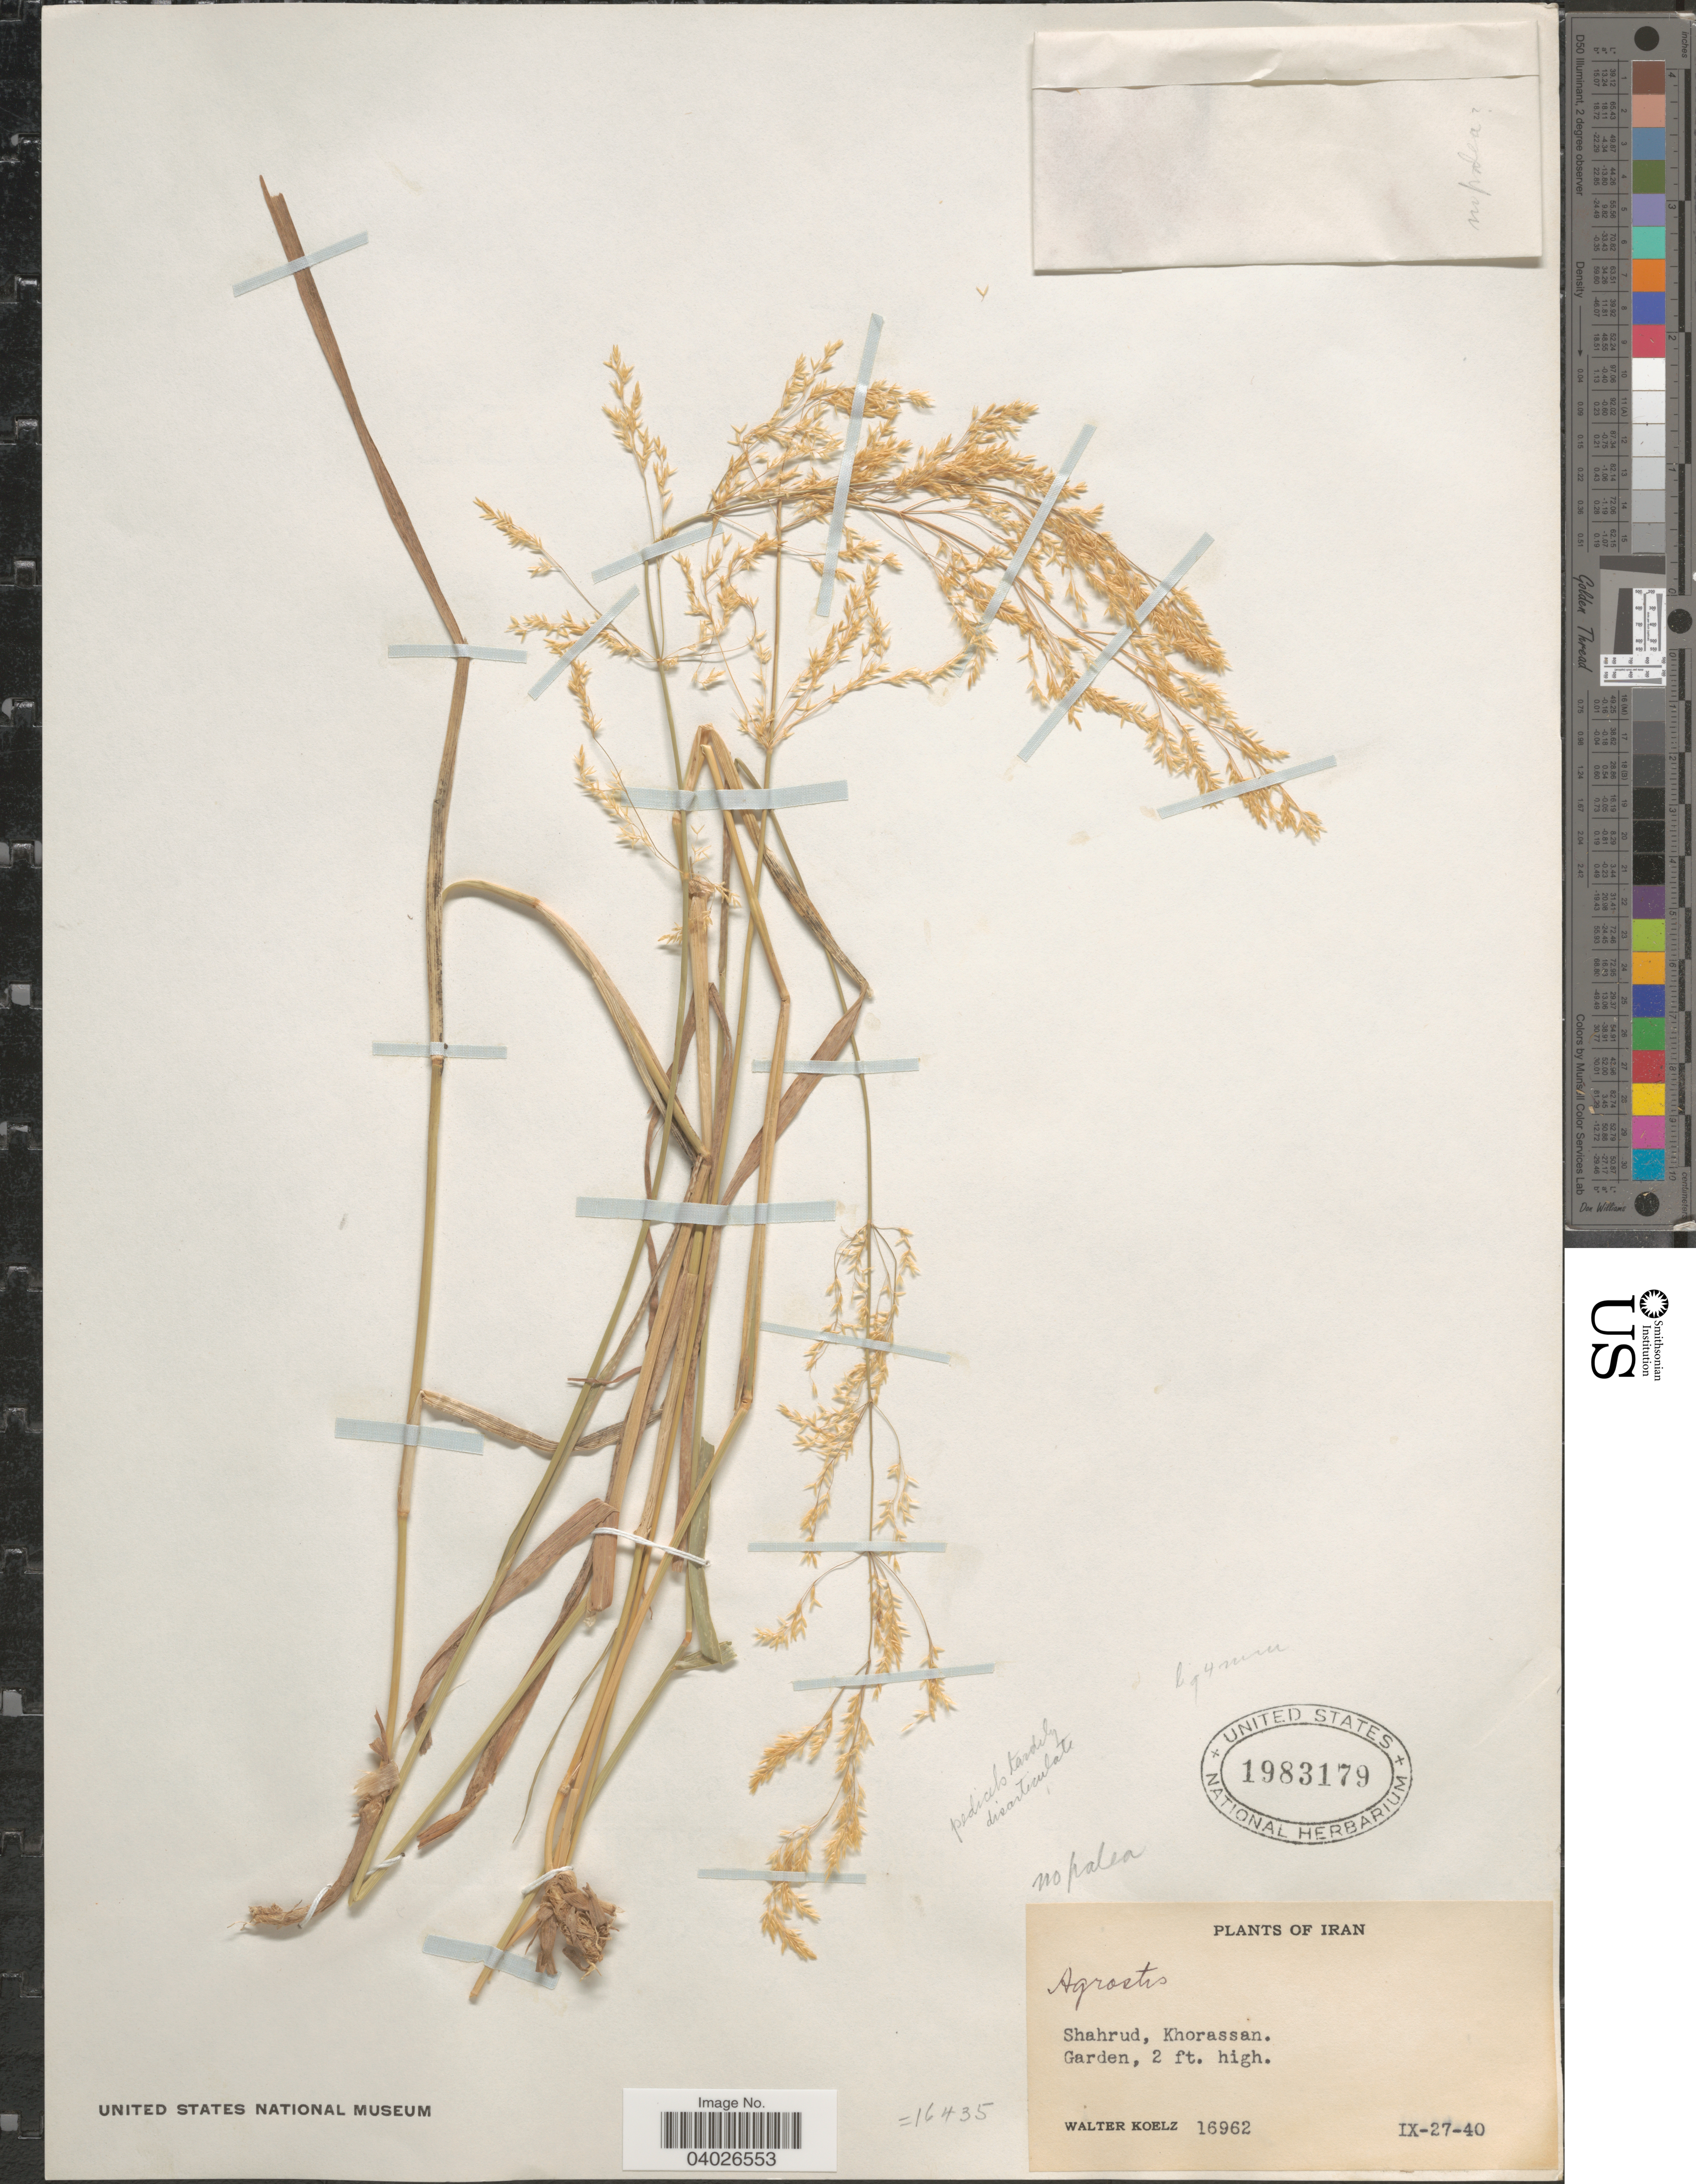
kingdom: Plantae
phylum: Tracheophyta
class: Liliopsida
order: Poales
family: Poaceae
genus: Agrostis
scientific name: Agrostis sp.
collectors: W. N. Koelz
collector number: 16962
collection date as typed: Transcribed d/m/y: 27/9/40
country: Iran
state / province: Khorasan [obsolete]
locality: Shahrud, Khorassan.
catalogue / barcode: US 1983179